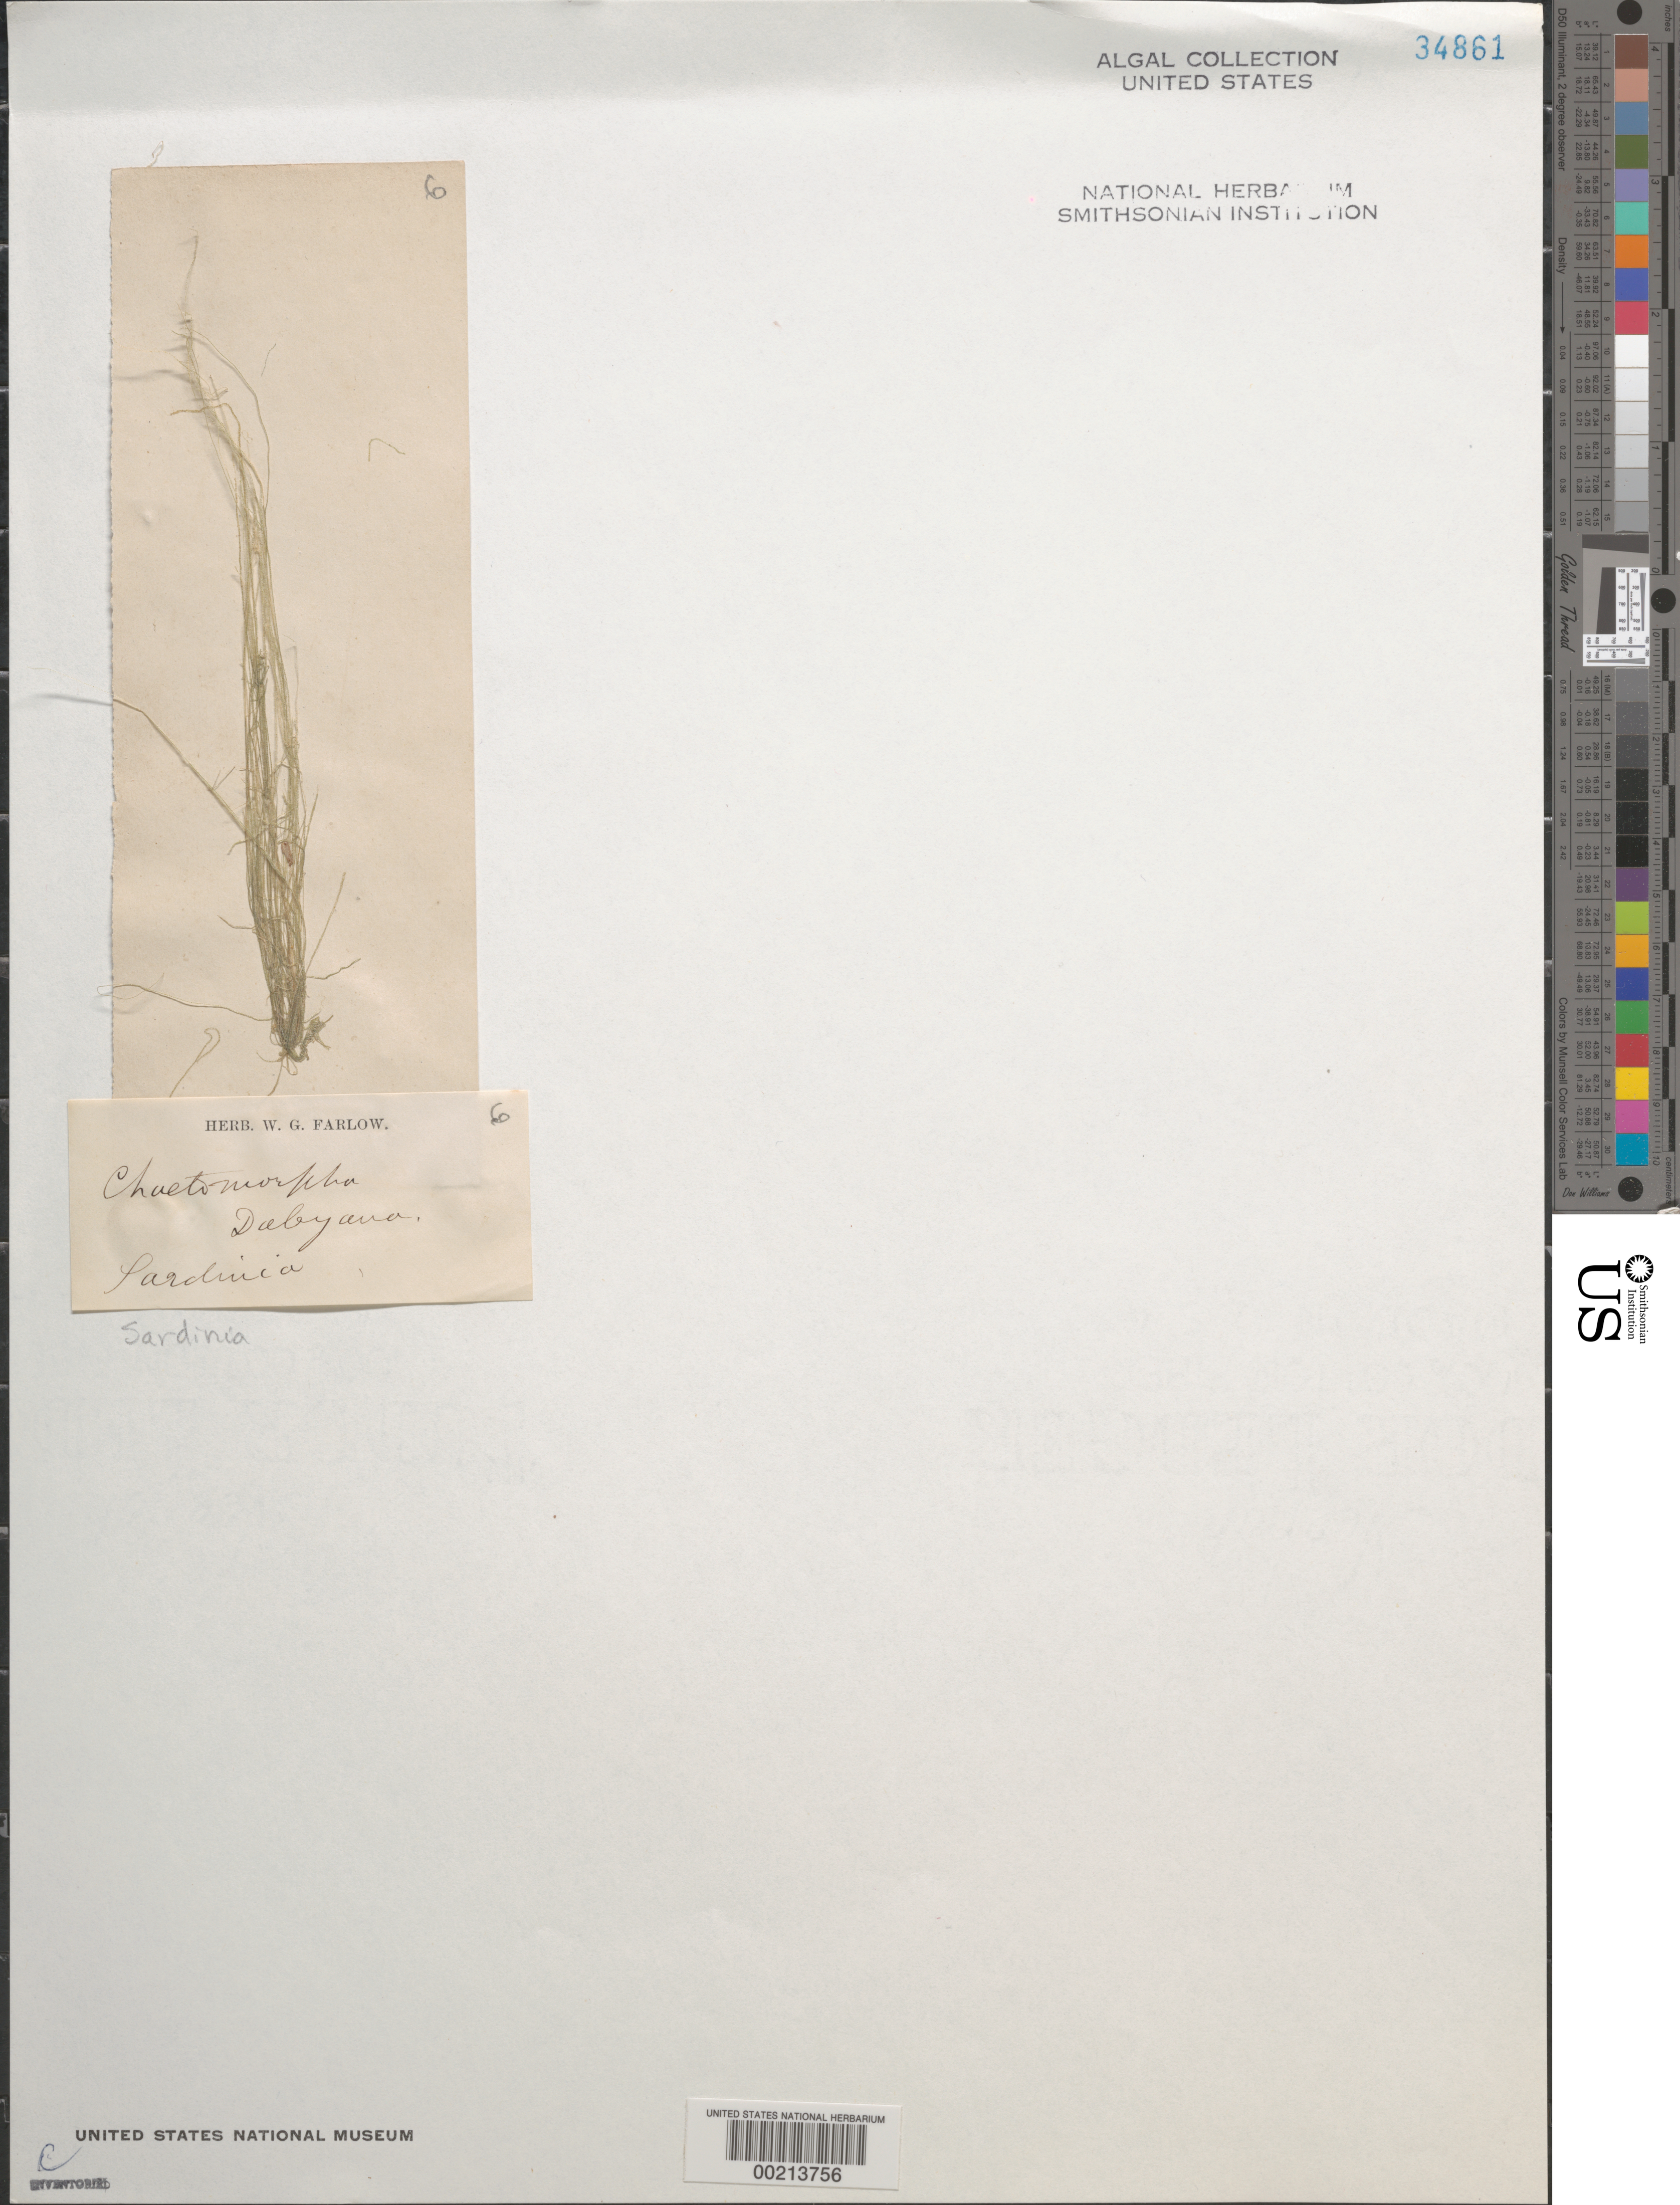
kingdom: Plantae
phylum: Chlorophyta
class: Ulvophyceae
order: Cladophorales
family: Cladophoraceae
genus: Chaetomorpha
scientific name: Chaetomorpha aerea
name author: (Dillwyn) Kütz.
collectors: W. Farlow (Herbarium)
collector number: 6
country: Italy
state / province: Sardegna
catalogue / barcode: US 34861